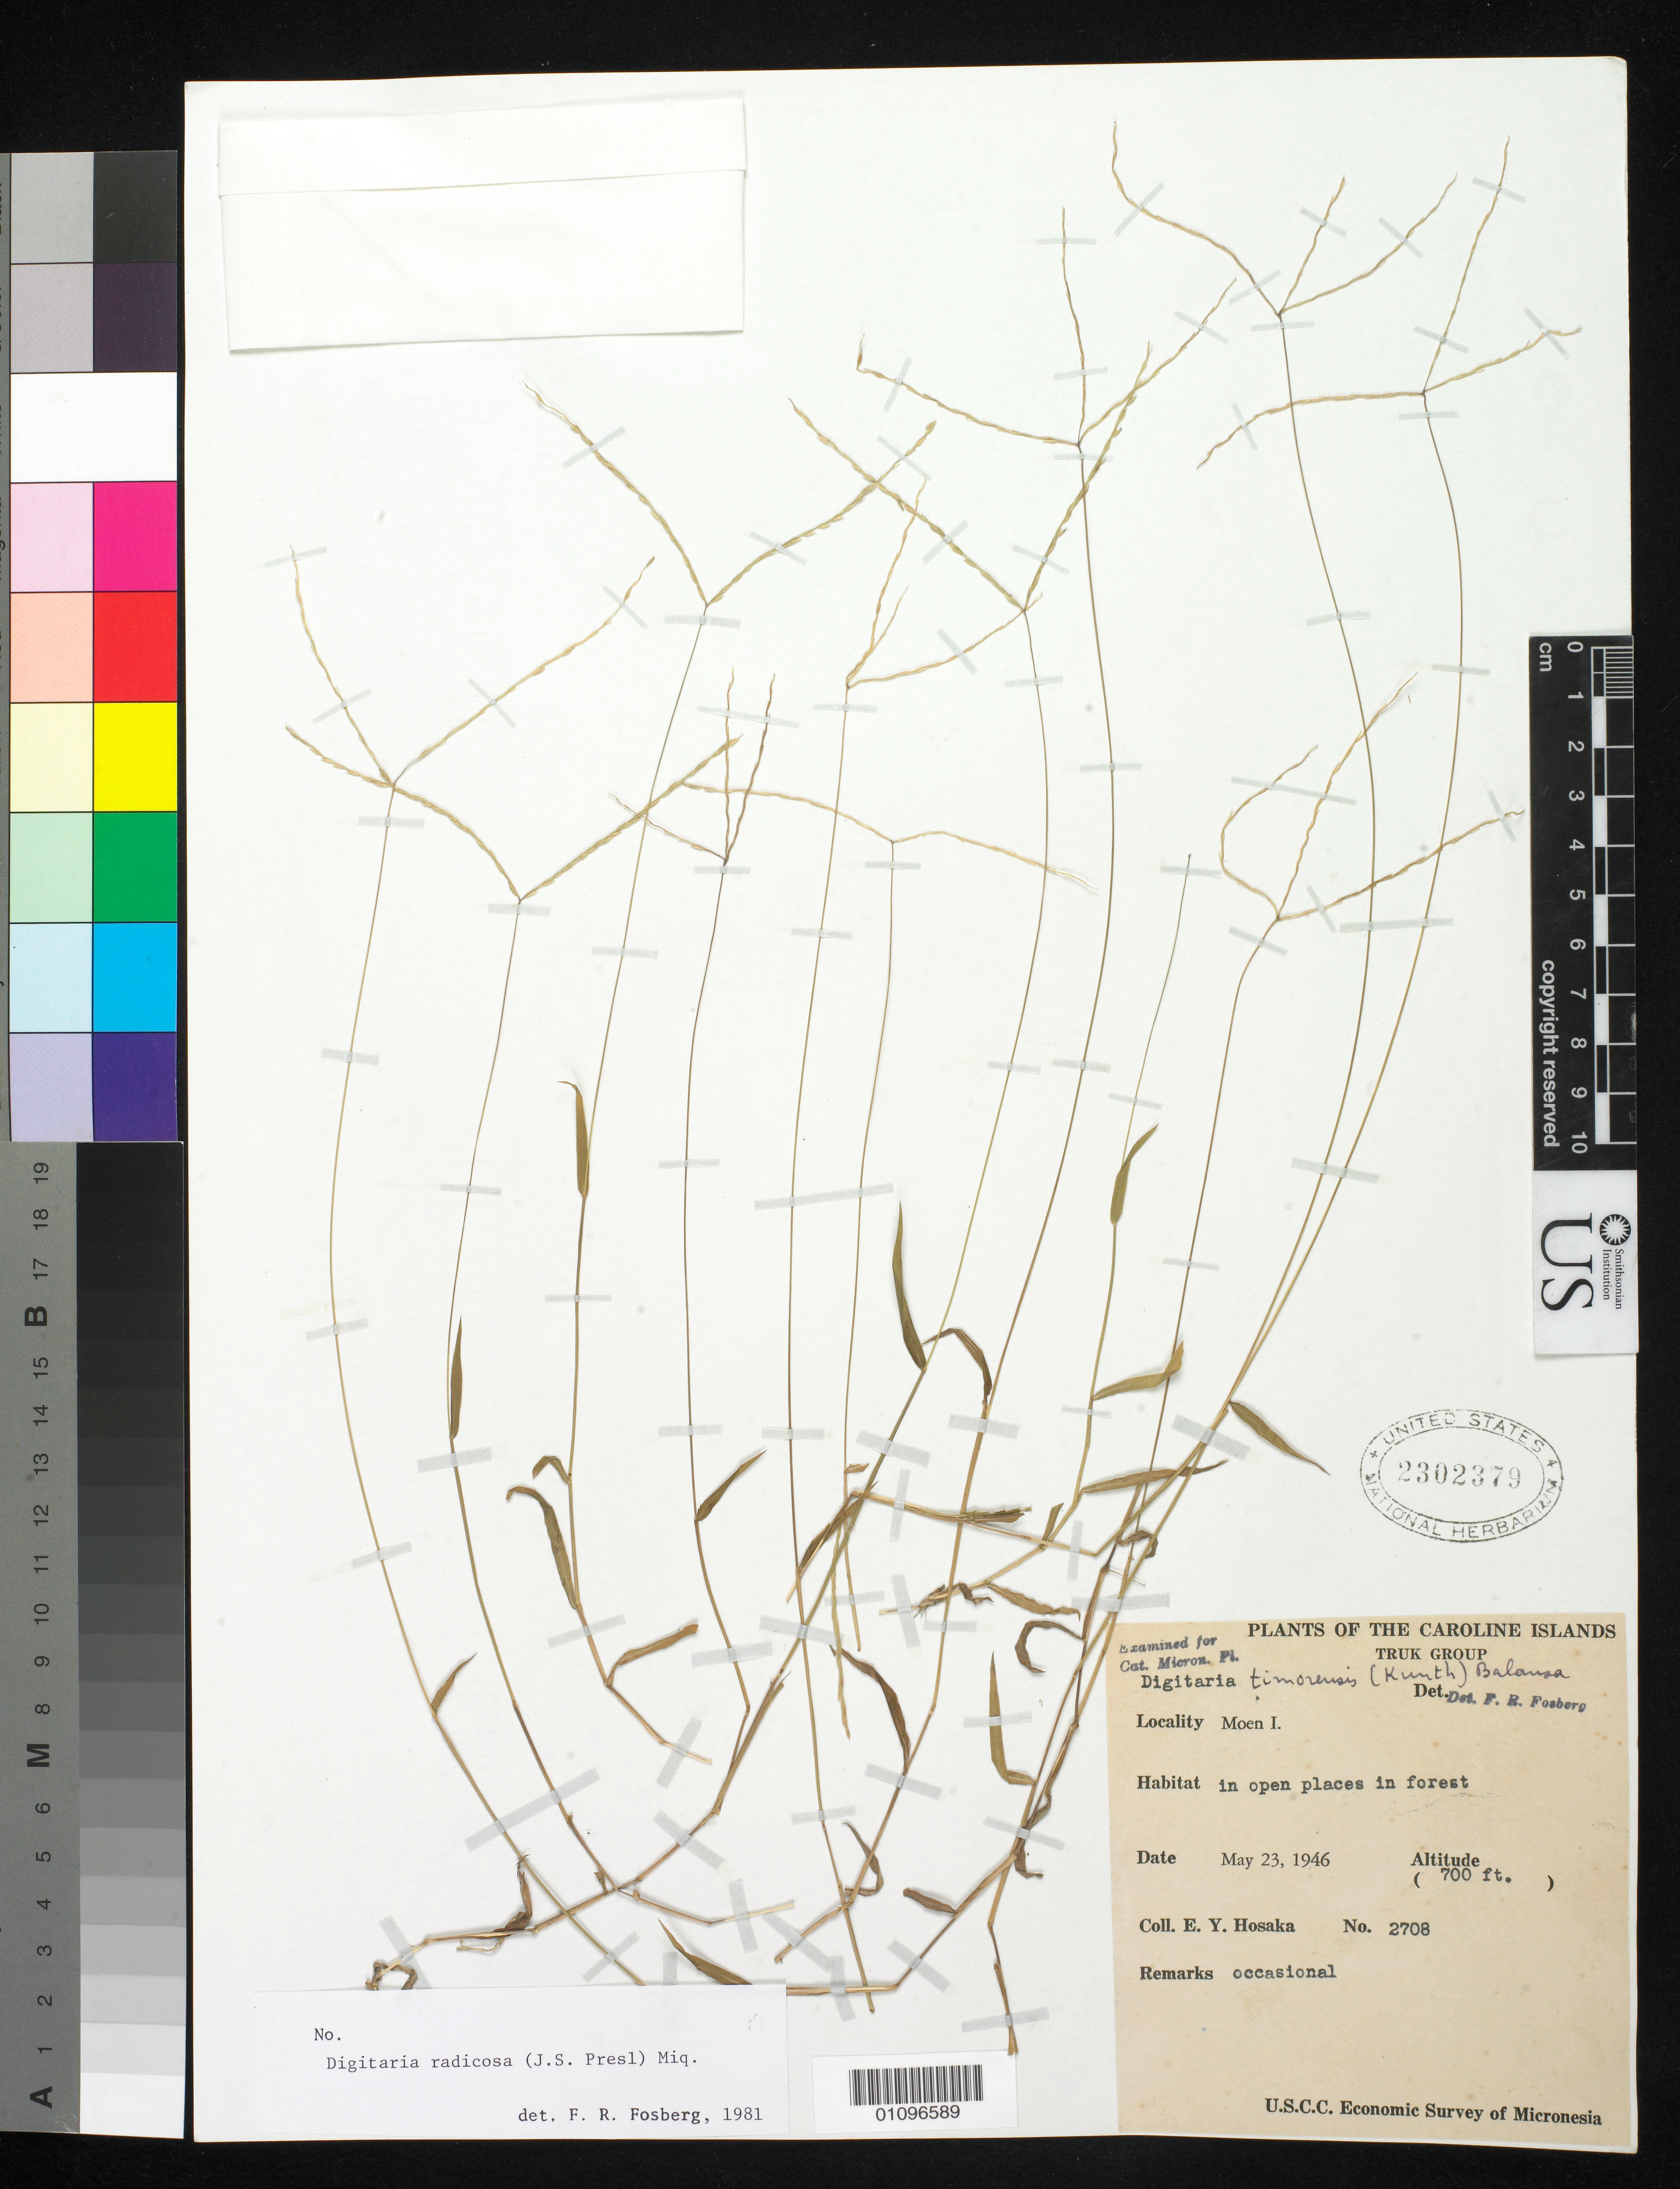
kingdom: Plantae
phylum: Tracheophyta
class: Liliopsida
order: Poales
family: Poaceae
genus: Digitaria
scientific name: Digitaria fuscescens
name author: (J. Presl) Henr.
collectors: E. Y. Hosaka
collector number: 2708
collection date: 1946-05-23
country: Micronesia, Federated States of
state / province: Truk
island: Moen [Wono]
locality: Moen Islet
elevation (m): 213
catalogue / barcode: US 2302379